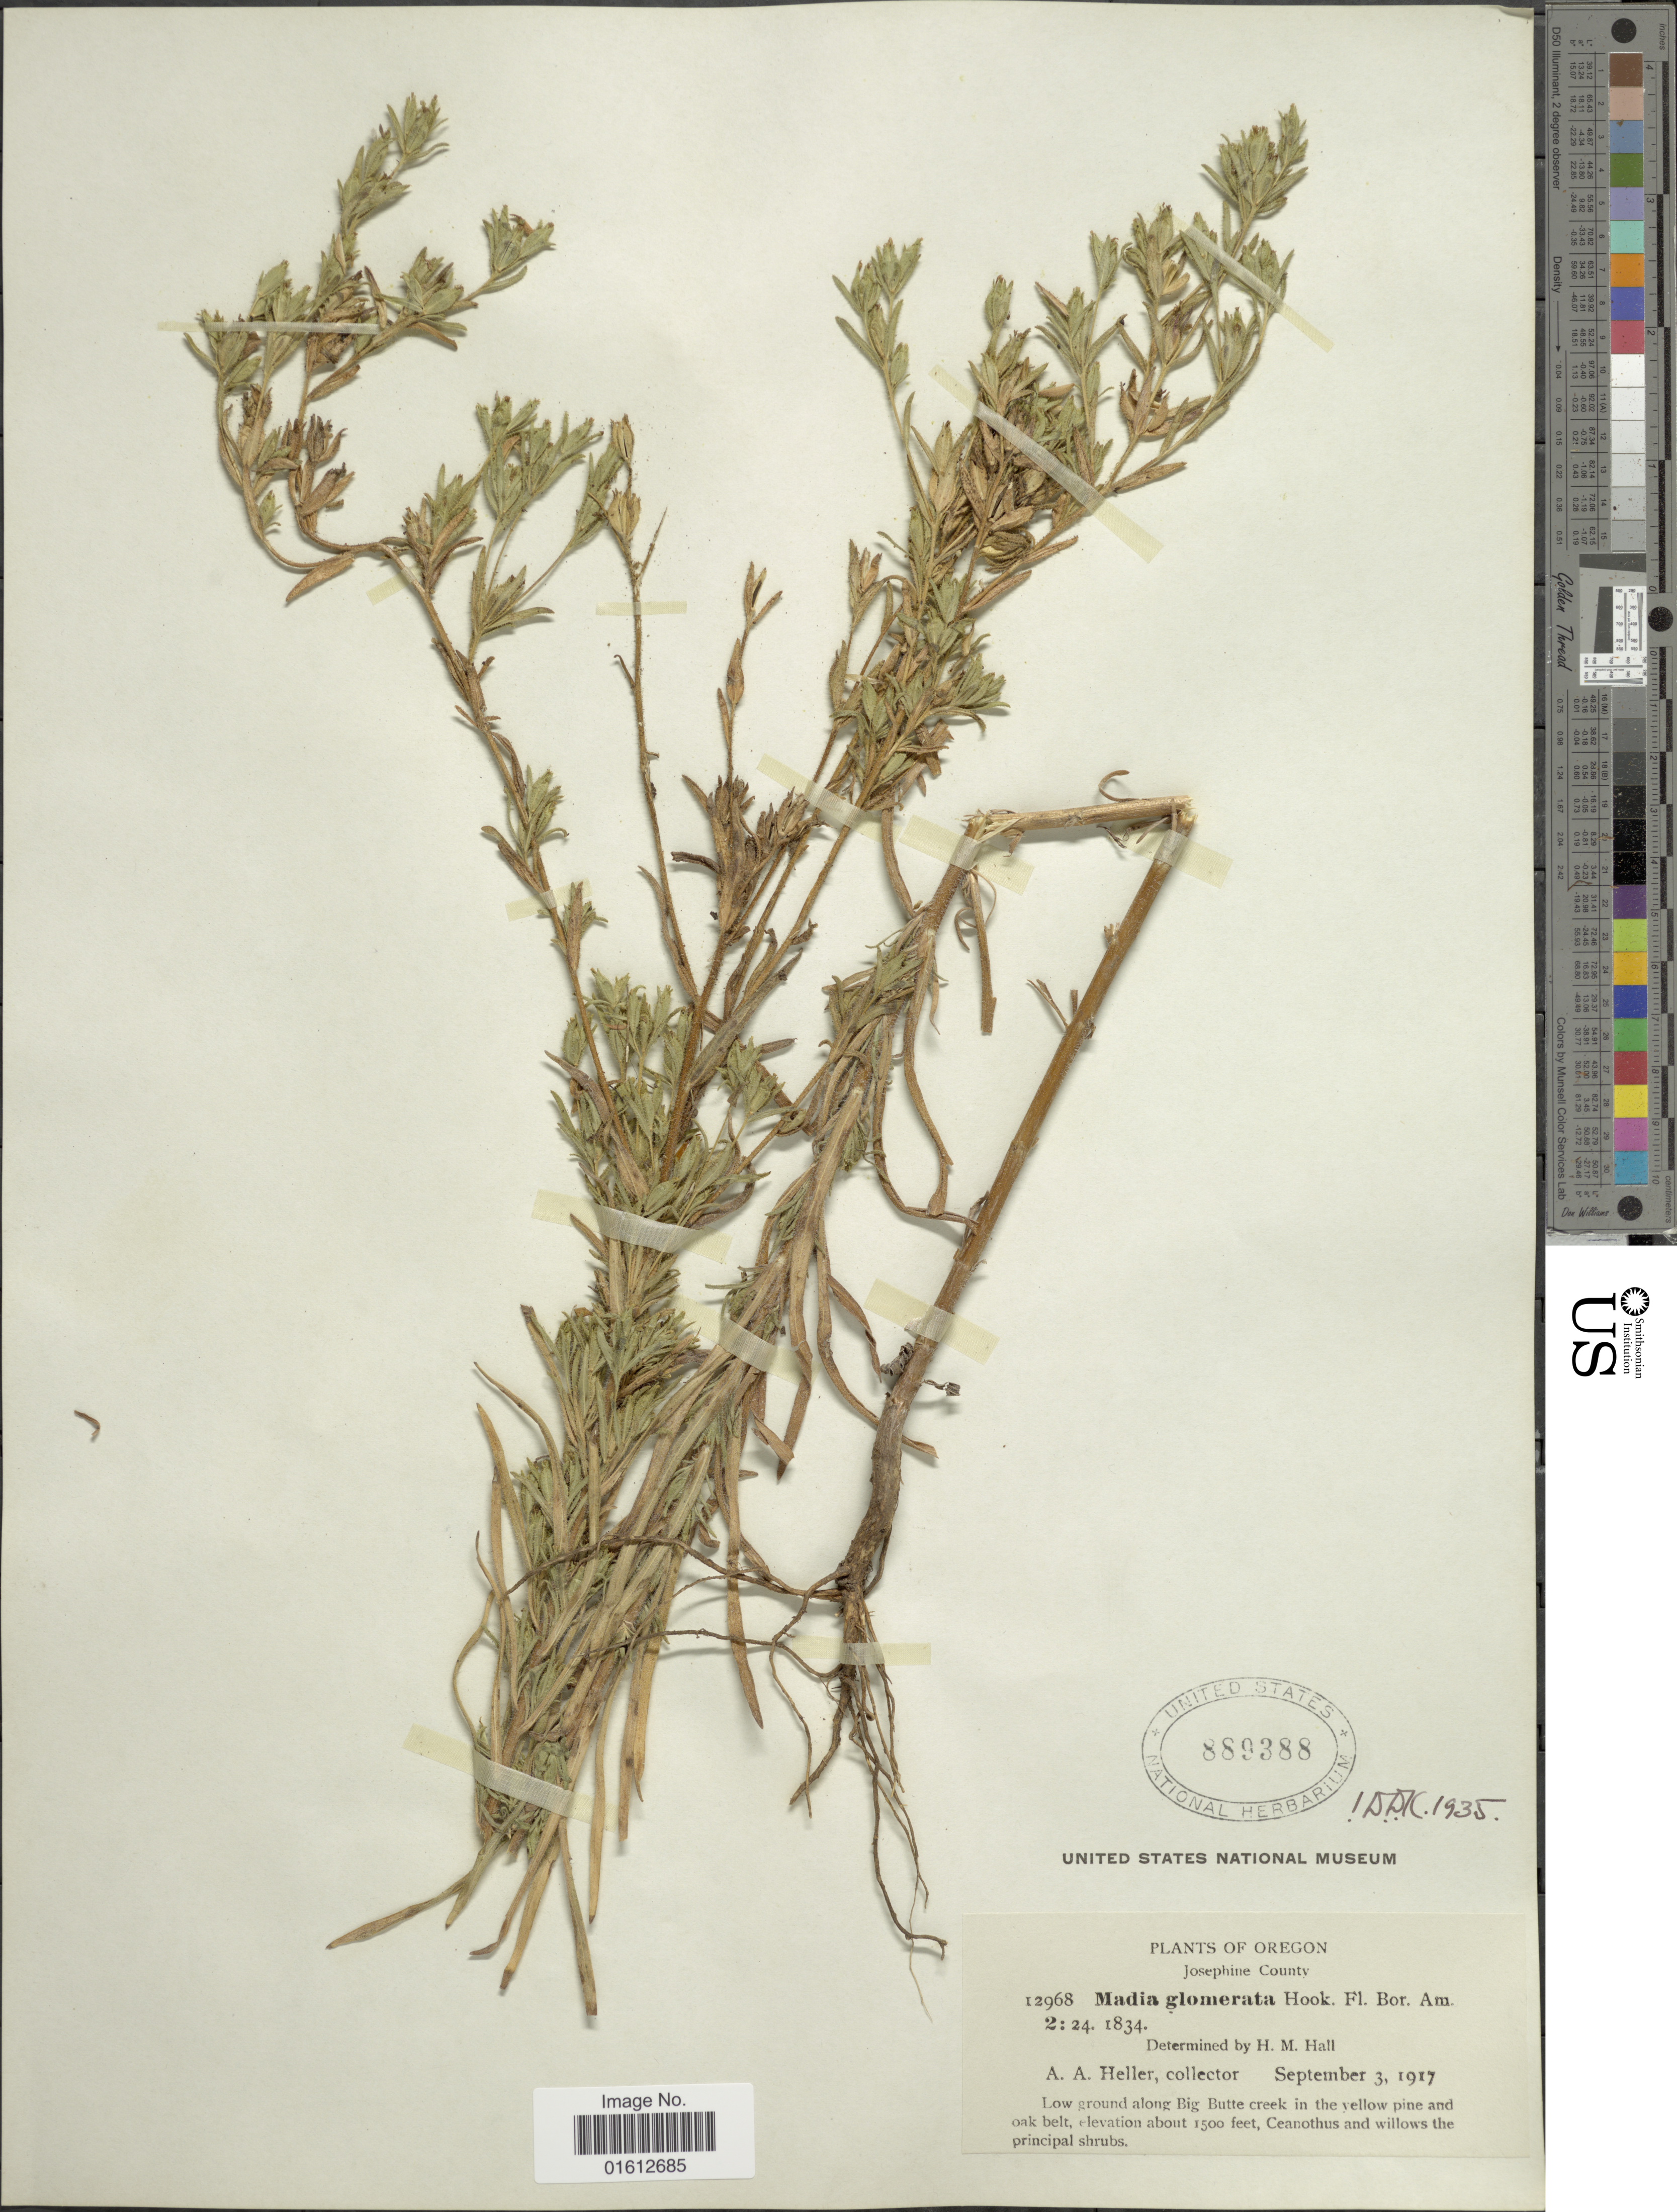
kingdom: Plantae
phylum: Tracheophyta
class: Magnoliopsida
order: Asterales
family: Asteraceae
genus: Madia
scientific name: Madia glomerata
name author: Hook.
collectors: A. A. Heller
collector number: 12968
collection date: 1917-09-03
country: United States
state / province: Oregon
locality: Josephine County. Low ground along Big Butte creek in the yellow pine and oak belt.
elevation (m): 457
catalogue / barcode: US 889388